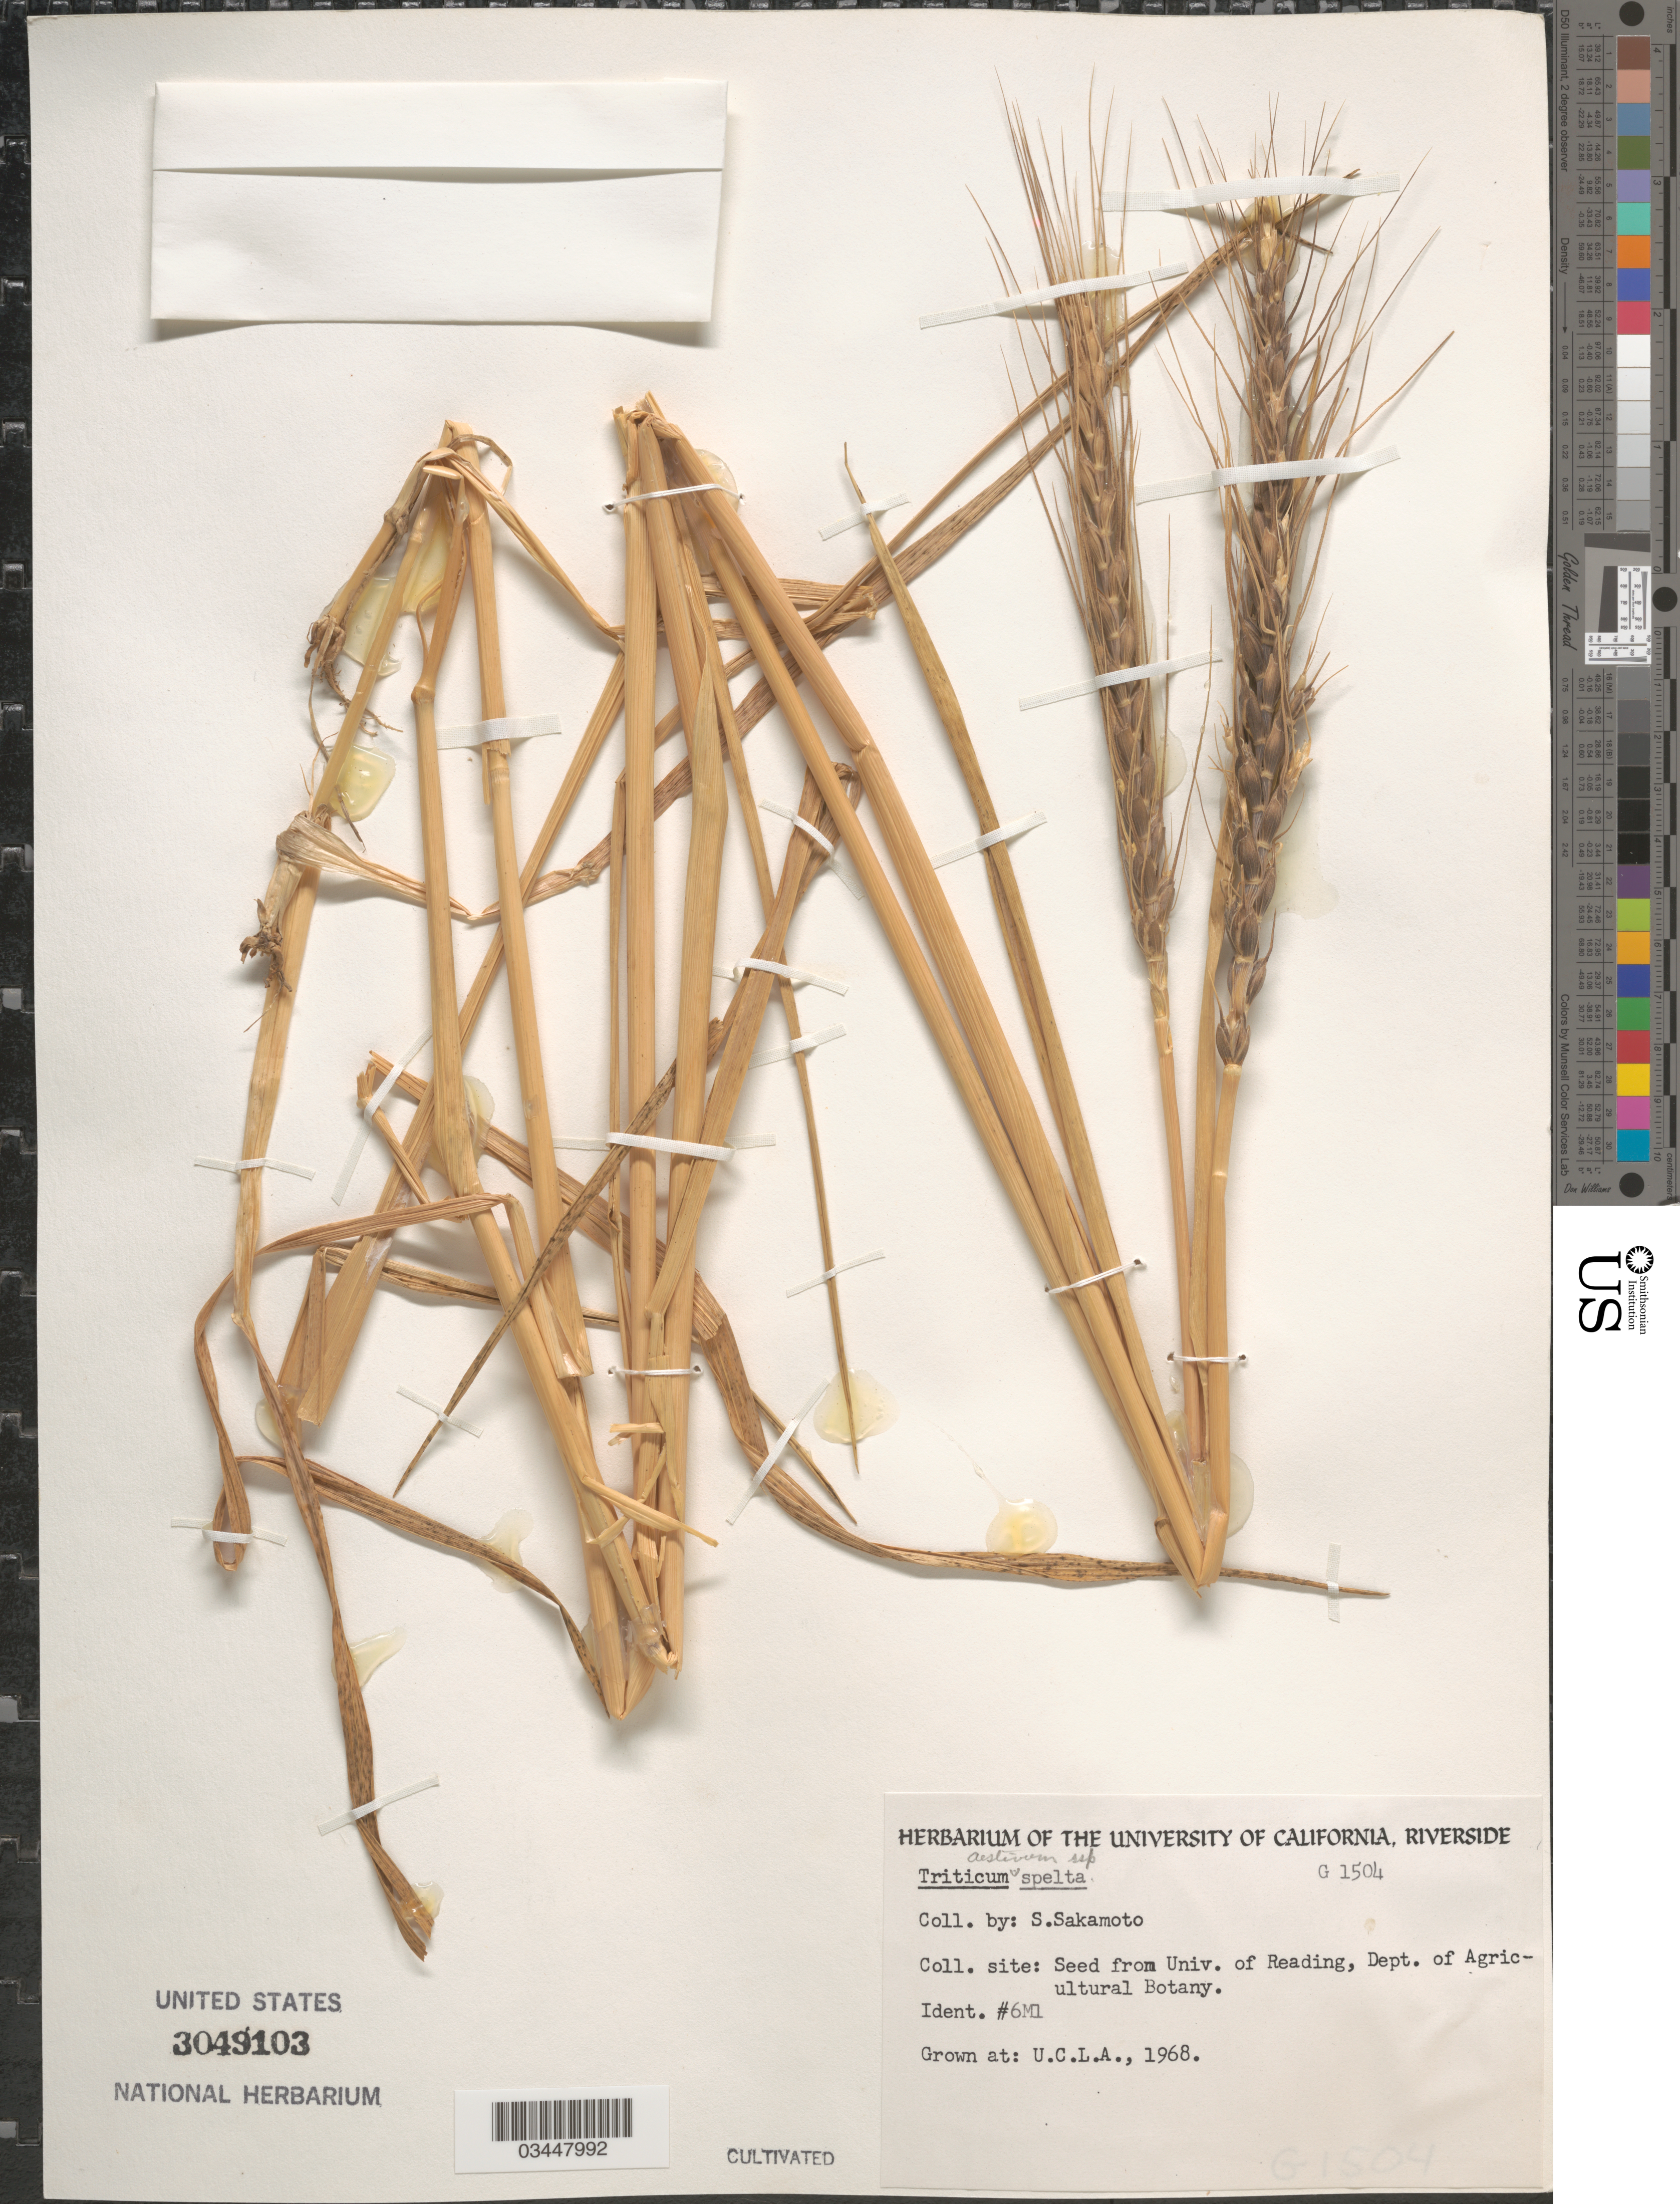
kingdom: Plantae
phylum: Tracheophyta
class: Liliopsida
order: Poales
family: Poaceae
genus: Triticum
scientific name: Triticum aestivum subsp. spelta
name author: (L.) Thell.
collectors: ex herb. Univ. of California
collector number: G1504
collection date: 1968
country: United States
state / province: California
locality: U.C.L.A.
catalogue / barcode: US 3049103